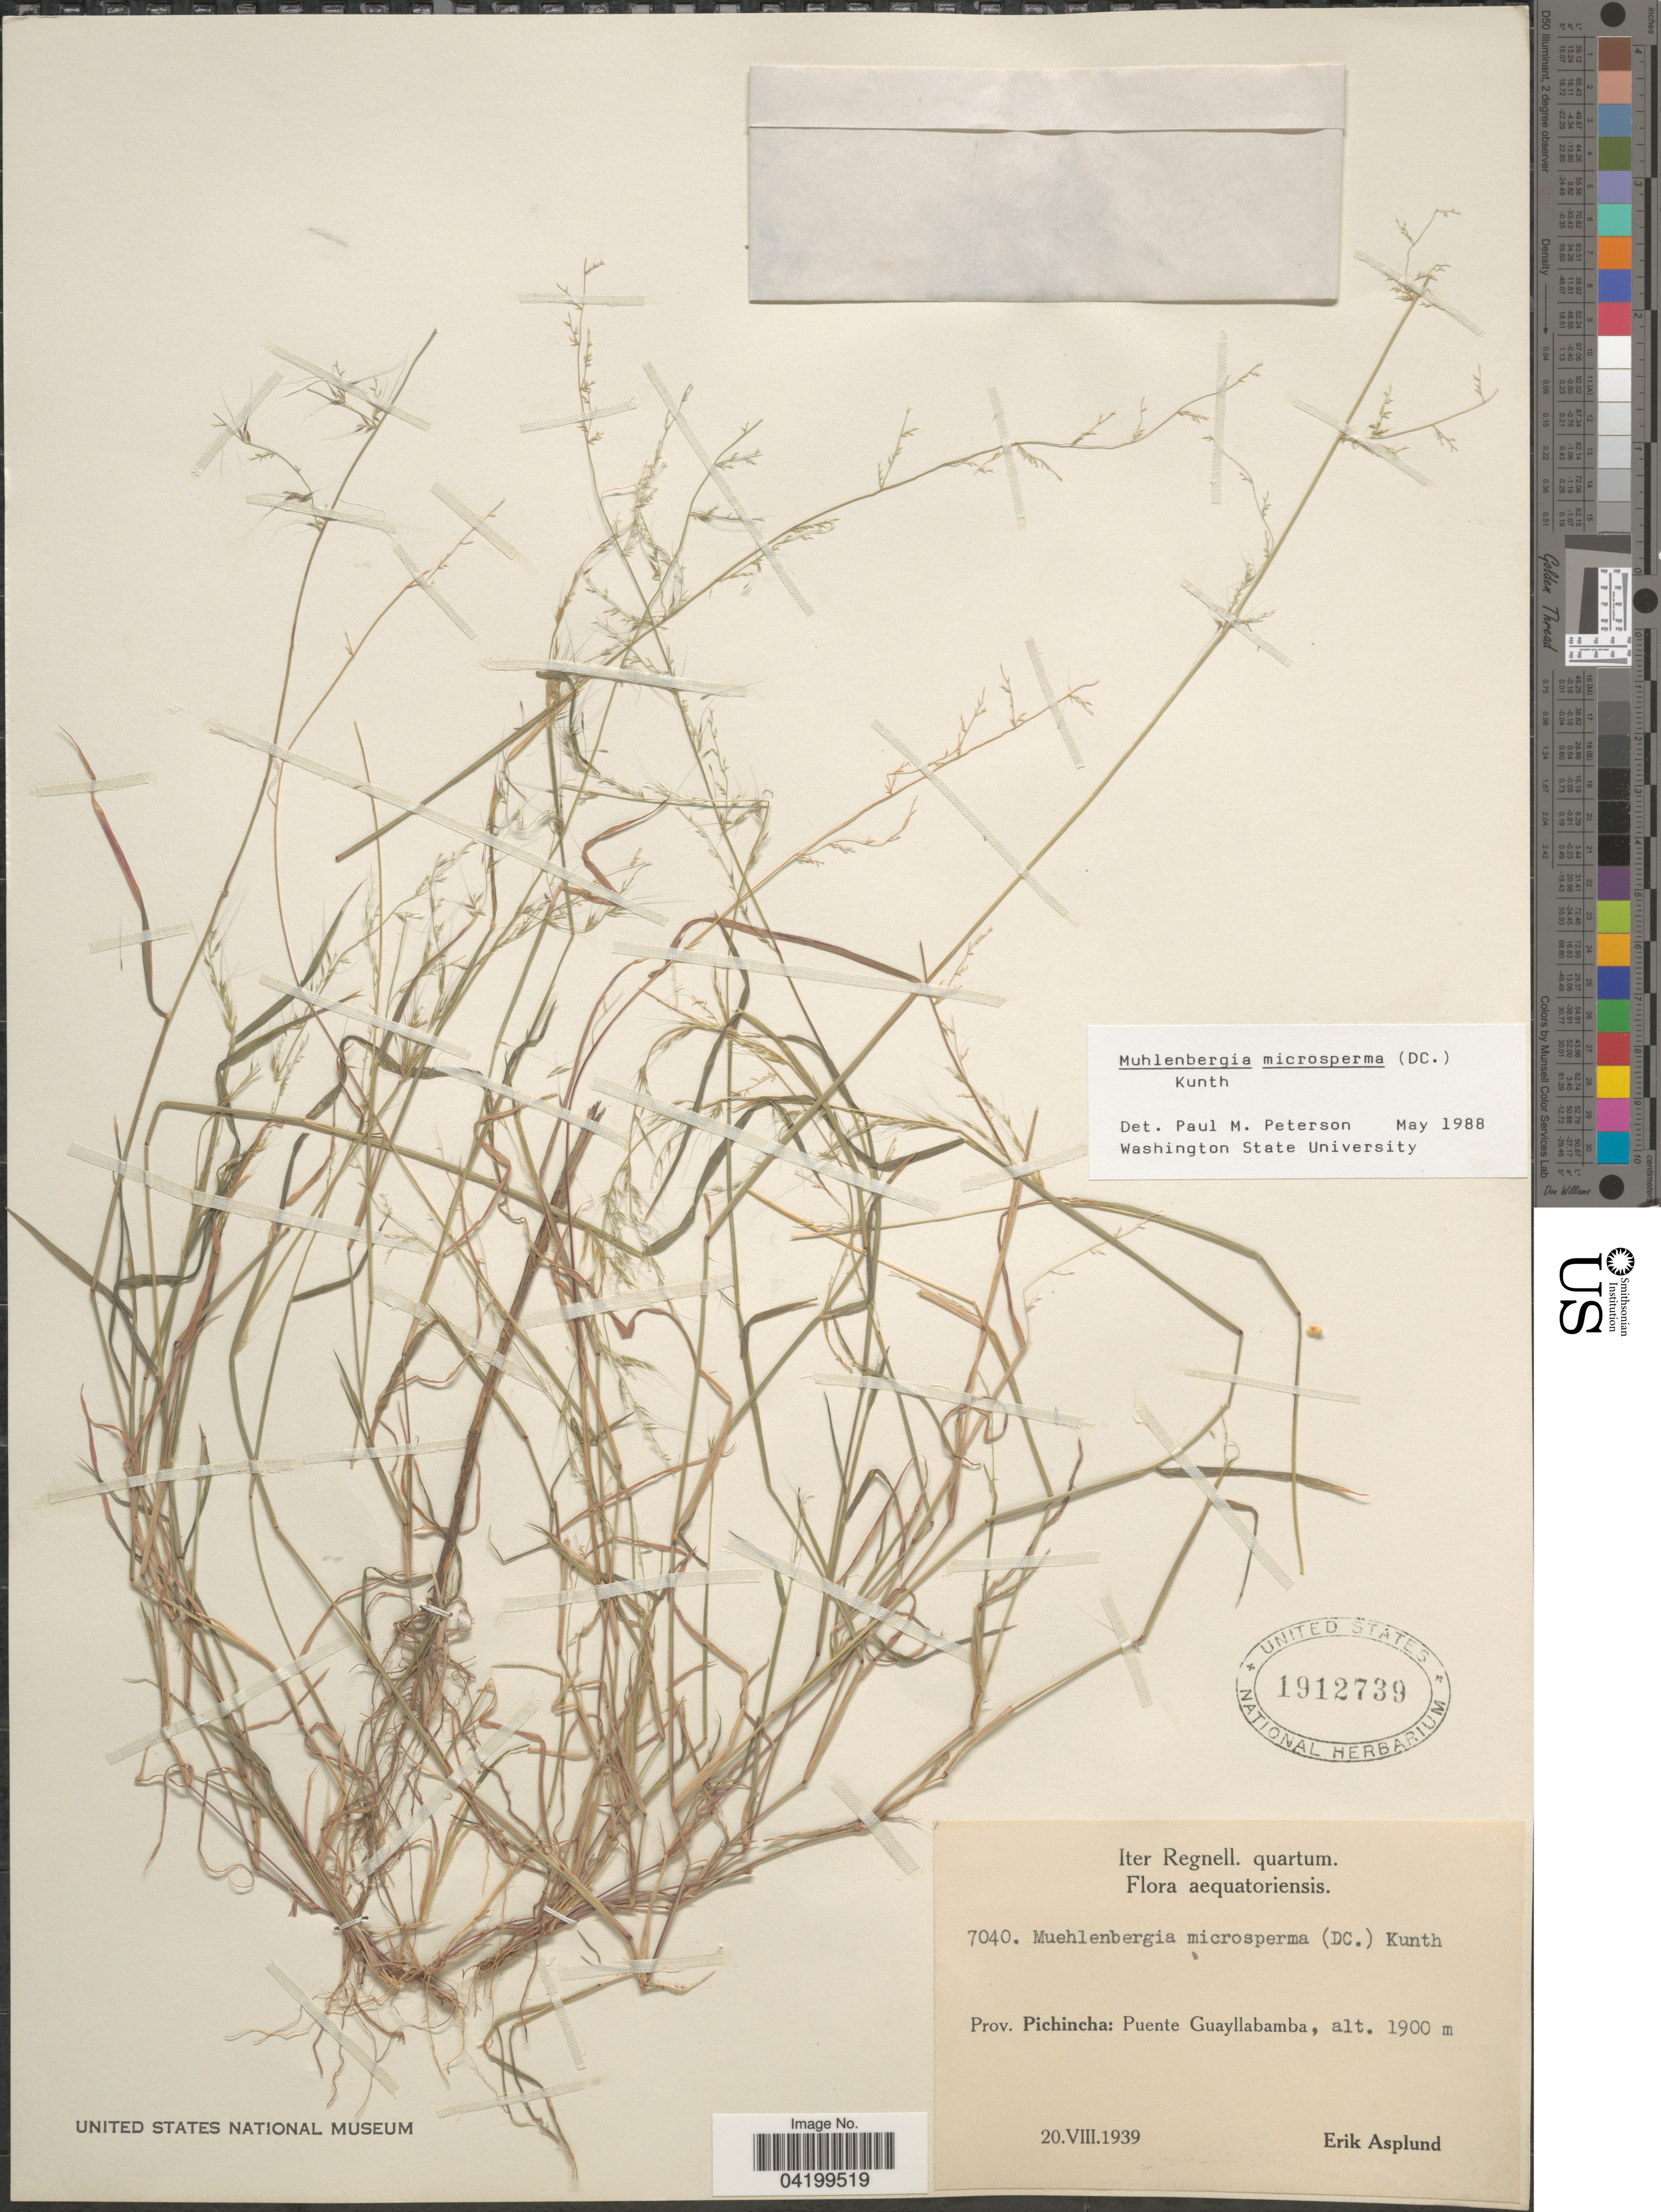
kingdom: Plantae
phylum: Tracheophyta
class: Liliopsida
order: Poales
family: Poaceae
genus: Muhlenbergia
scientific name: Muhlenbergia microsperma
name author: (DC.) Kunth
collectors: E. Asplund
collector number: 7040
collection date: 1939-08-20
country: Ecuador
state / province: Pichincha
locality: Iter Regnell. quartum. Puente Guayllabamba.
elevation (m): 1900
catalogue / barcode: US 1912739